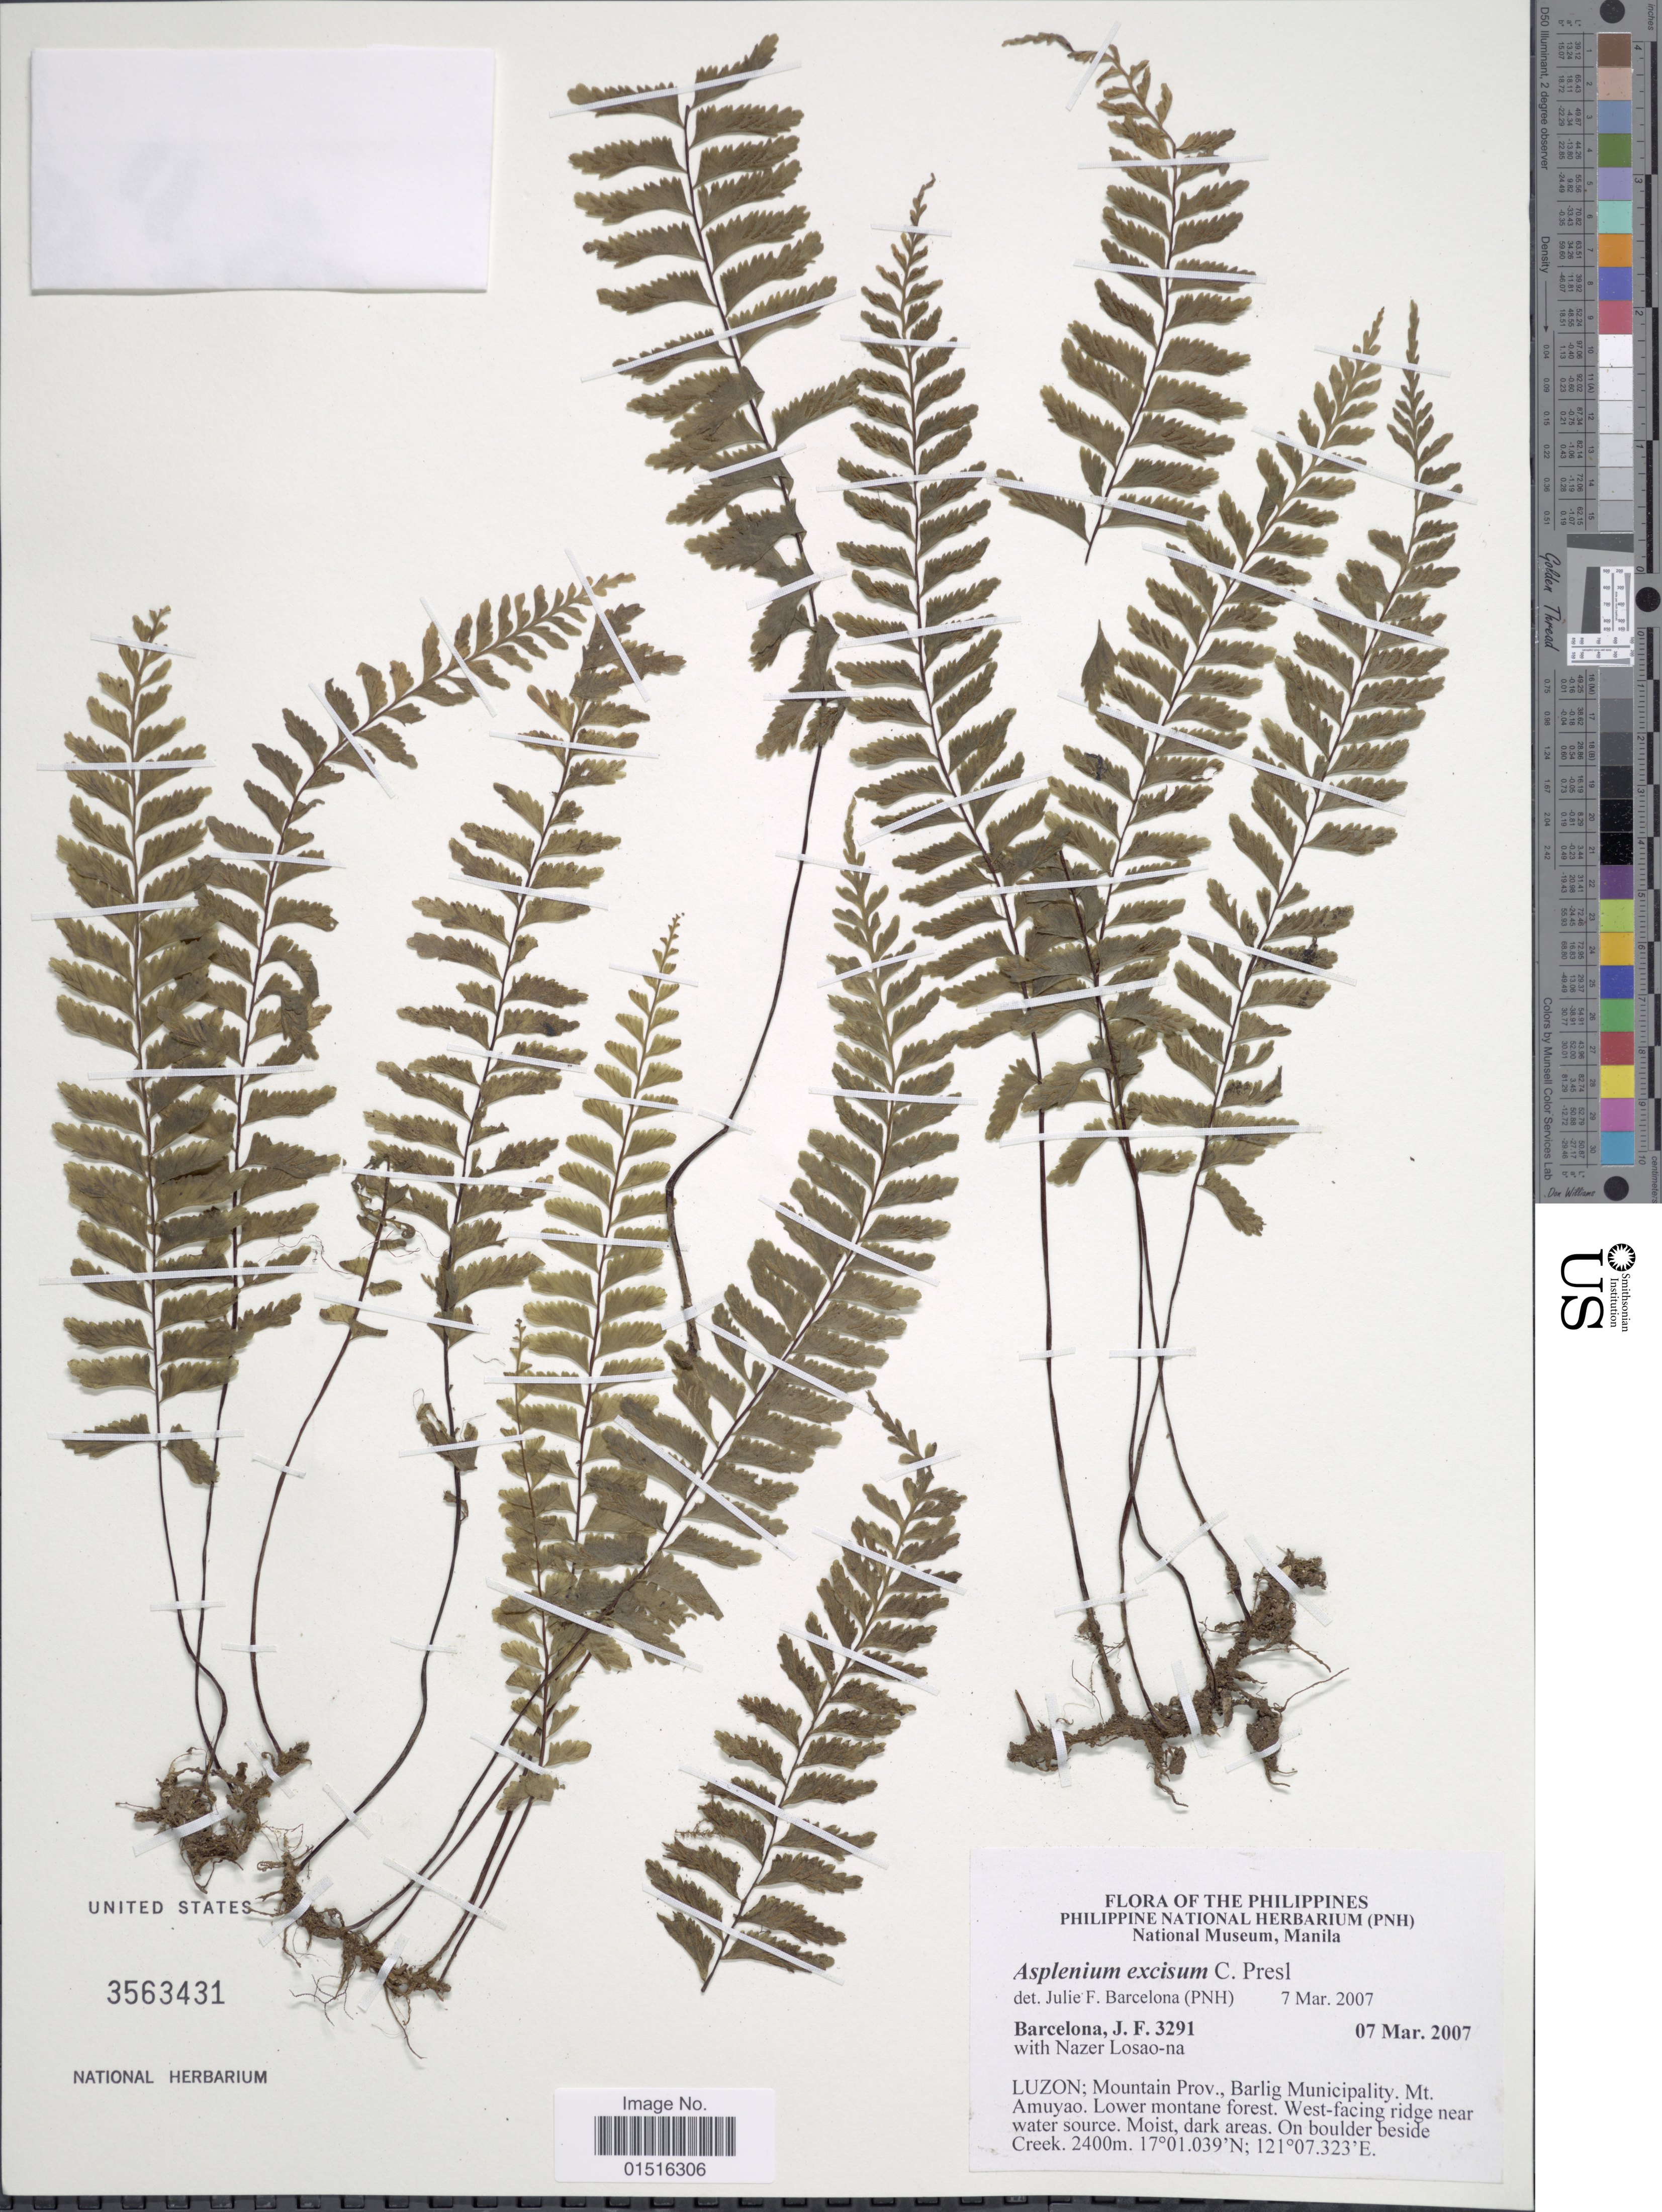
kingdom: Plantae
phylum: Tracheophyta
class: Polypodiopsida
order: Polypodiales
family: Aspleniaceae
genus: Hymenasplenium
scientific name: Hymenasplenium excisum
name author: C. Presl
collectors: J. F. Barcelona & N. Losao-na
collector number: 3291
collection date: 2007-03-07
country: Philippines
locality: Luzon; Mountain Prov., Barlig Municipality, Mt. Amuyao, Lower montane forest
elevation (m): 2400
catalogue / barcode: US 3563431